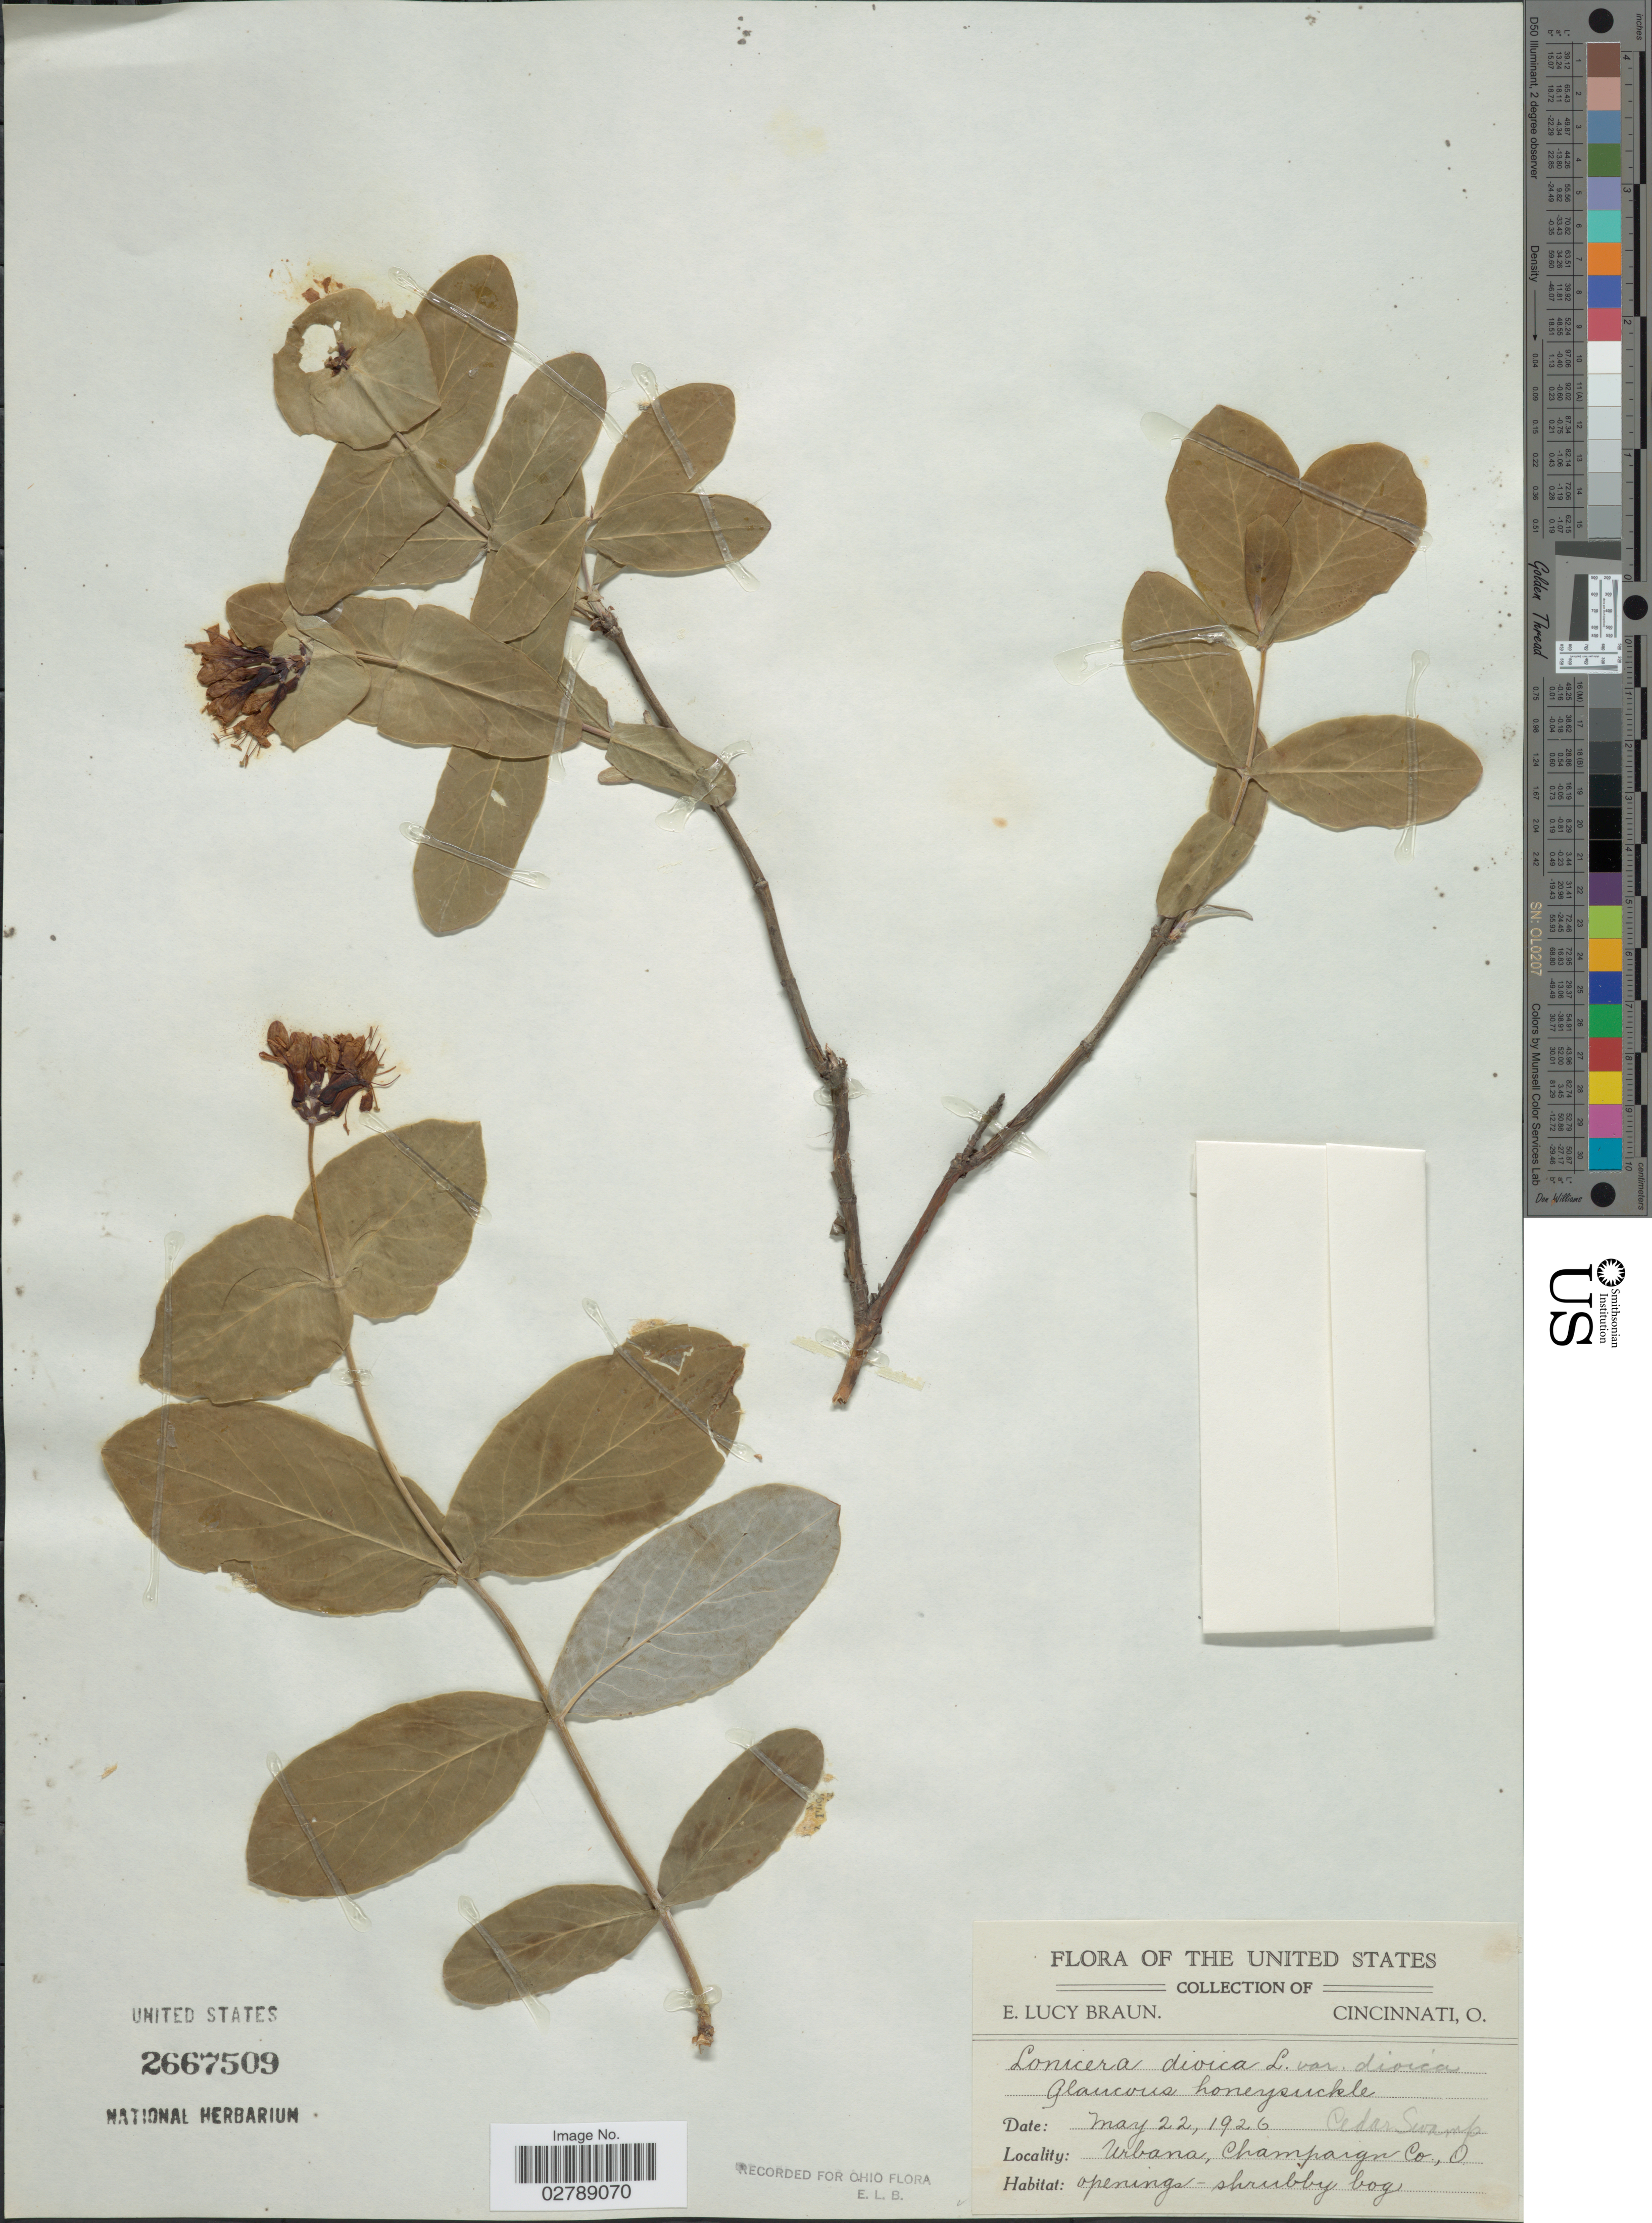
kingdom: Plantae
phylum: Tracheophyta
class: Magnoliopsida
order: Dipsacales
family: Caprifoliaceae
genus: Lonicera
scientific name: Lonicera dioica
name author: L.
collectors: E. L. Braun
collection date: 1926-05-22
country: United States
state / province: Ohio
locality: Urbana, Champaign Co. O. Cedar Swamp.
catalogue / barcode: US 2667509